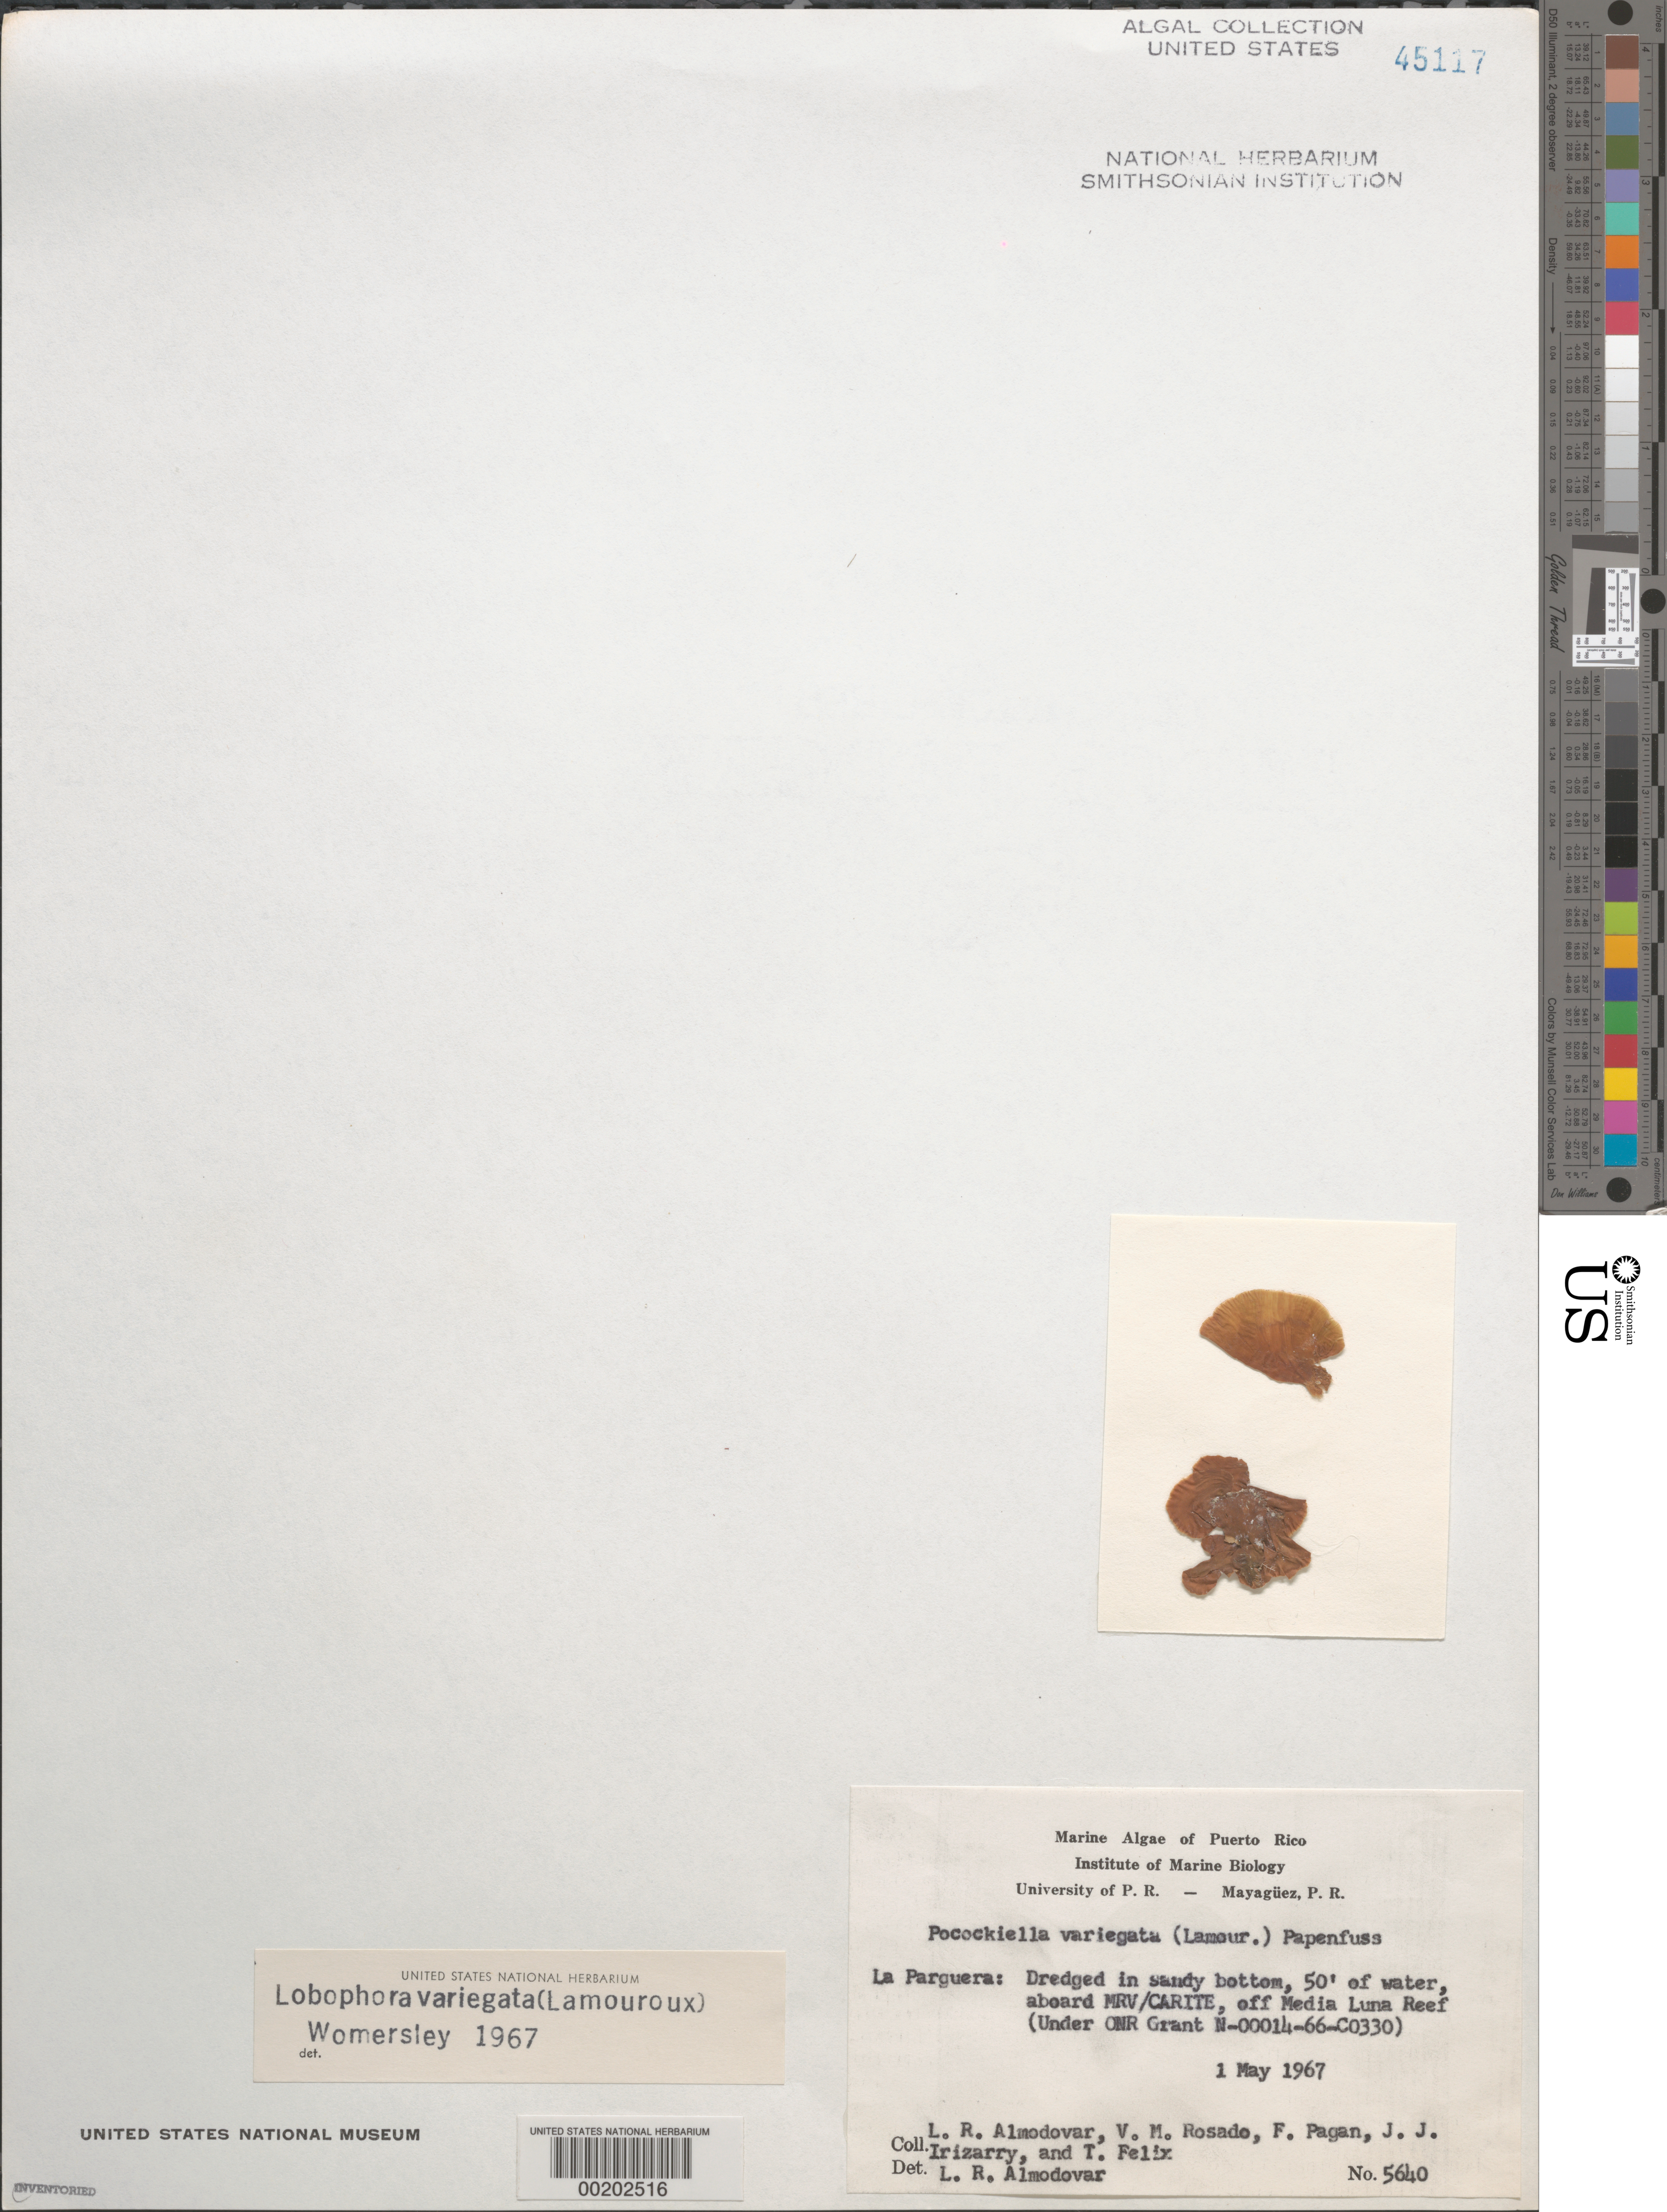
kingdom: Chromista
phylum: Ochrophyta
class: Phaeophyceae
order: Dictyotales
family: Dictyotaceae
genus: Lobophora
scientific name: Lobophora variegata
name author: (J.V.Lamouroux) Womersley & E.C. Oliveira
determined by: Womersley, H. B. S.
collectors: L. Almodovar, V. Rosado, F. Pagan, J. Irizarry & T. Felix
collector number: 5640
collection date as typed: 01 May 1964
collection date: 1964-05-01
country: Puerto Rico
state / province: Lajas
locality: La Parguera, off Media Luna Reef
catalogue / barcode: US 45117